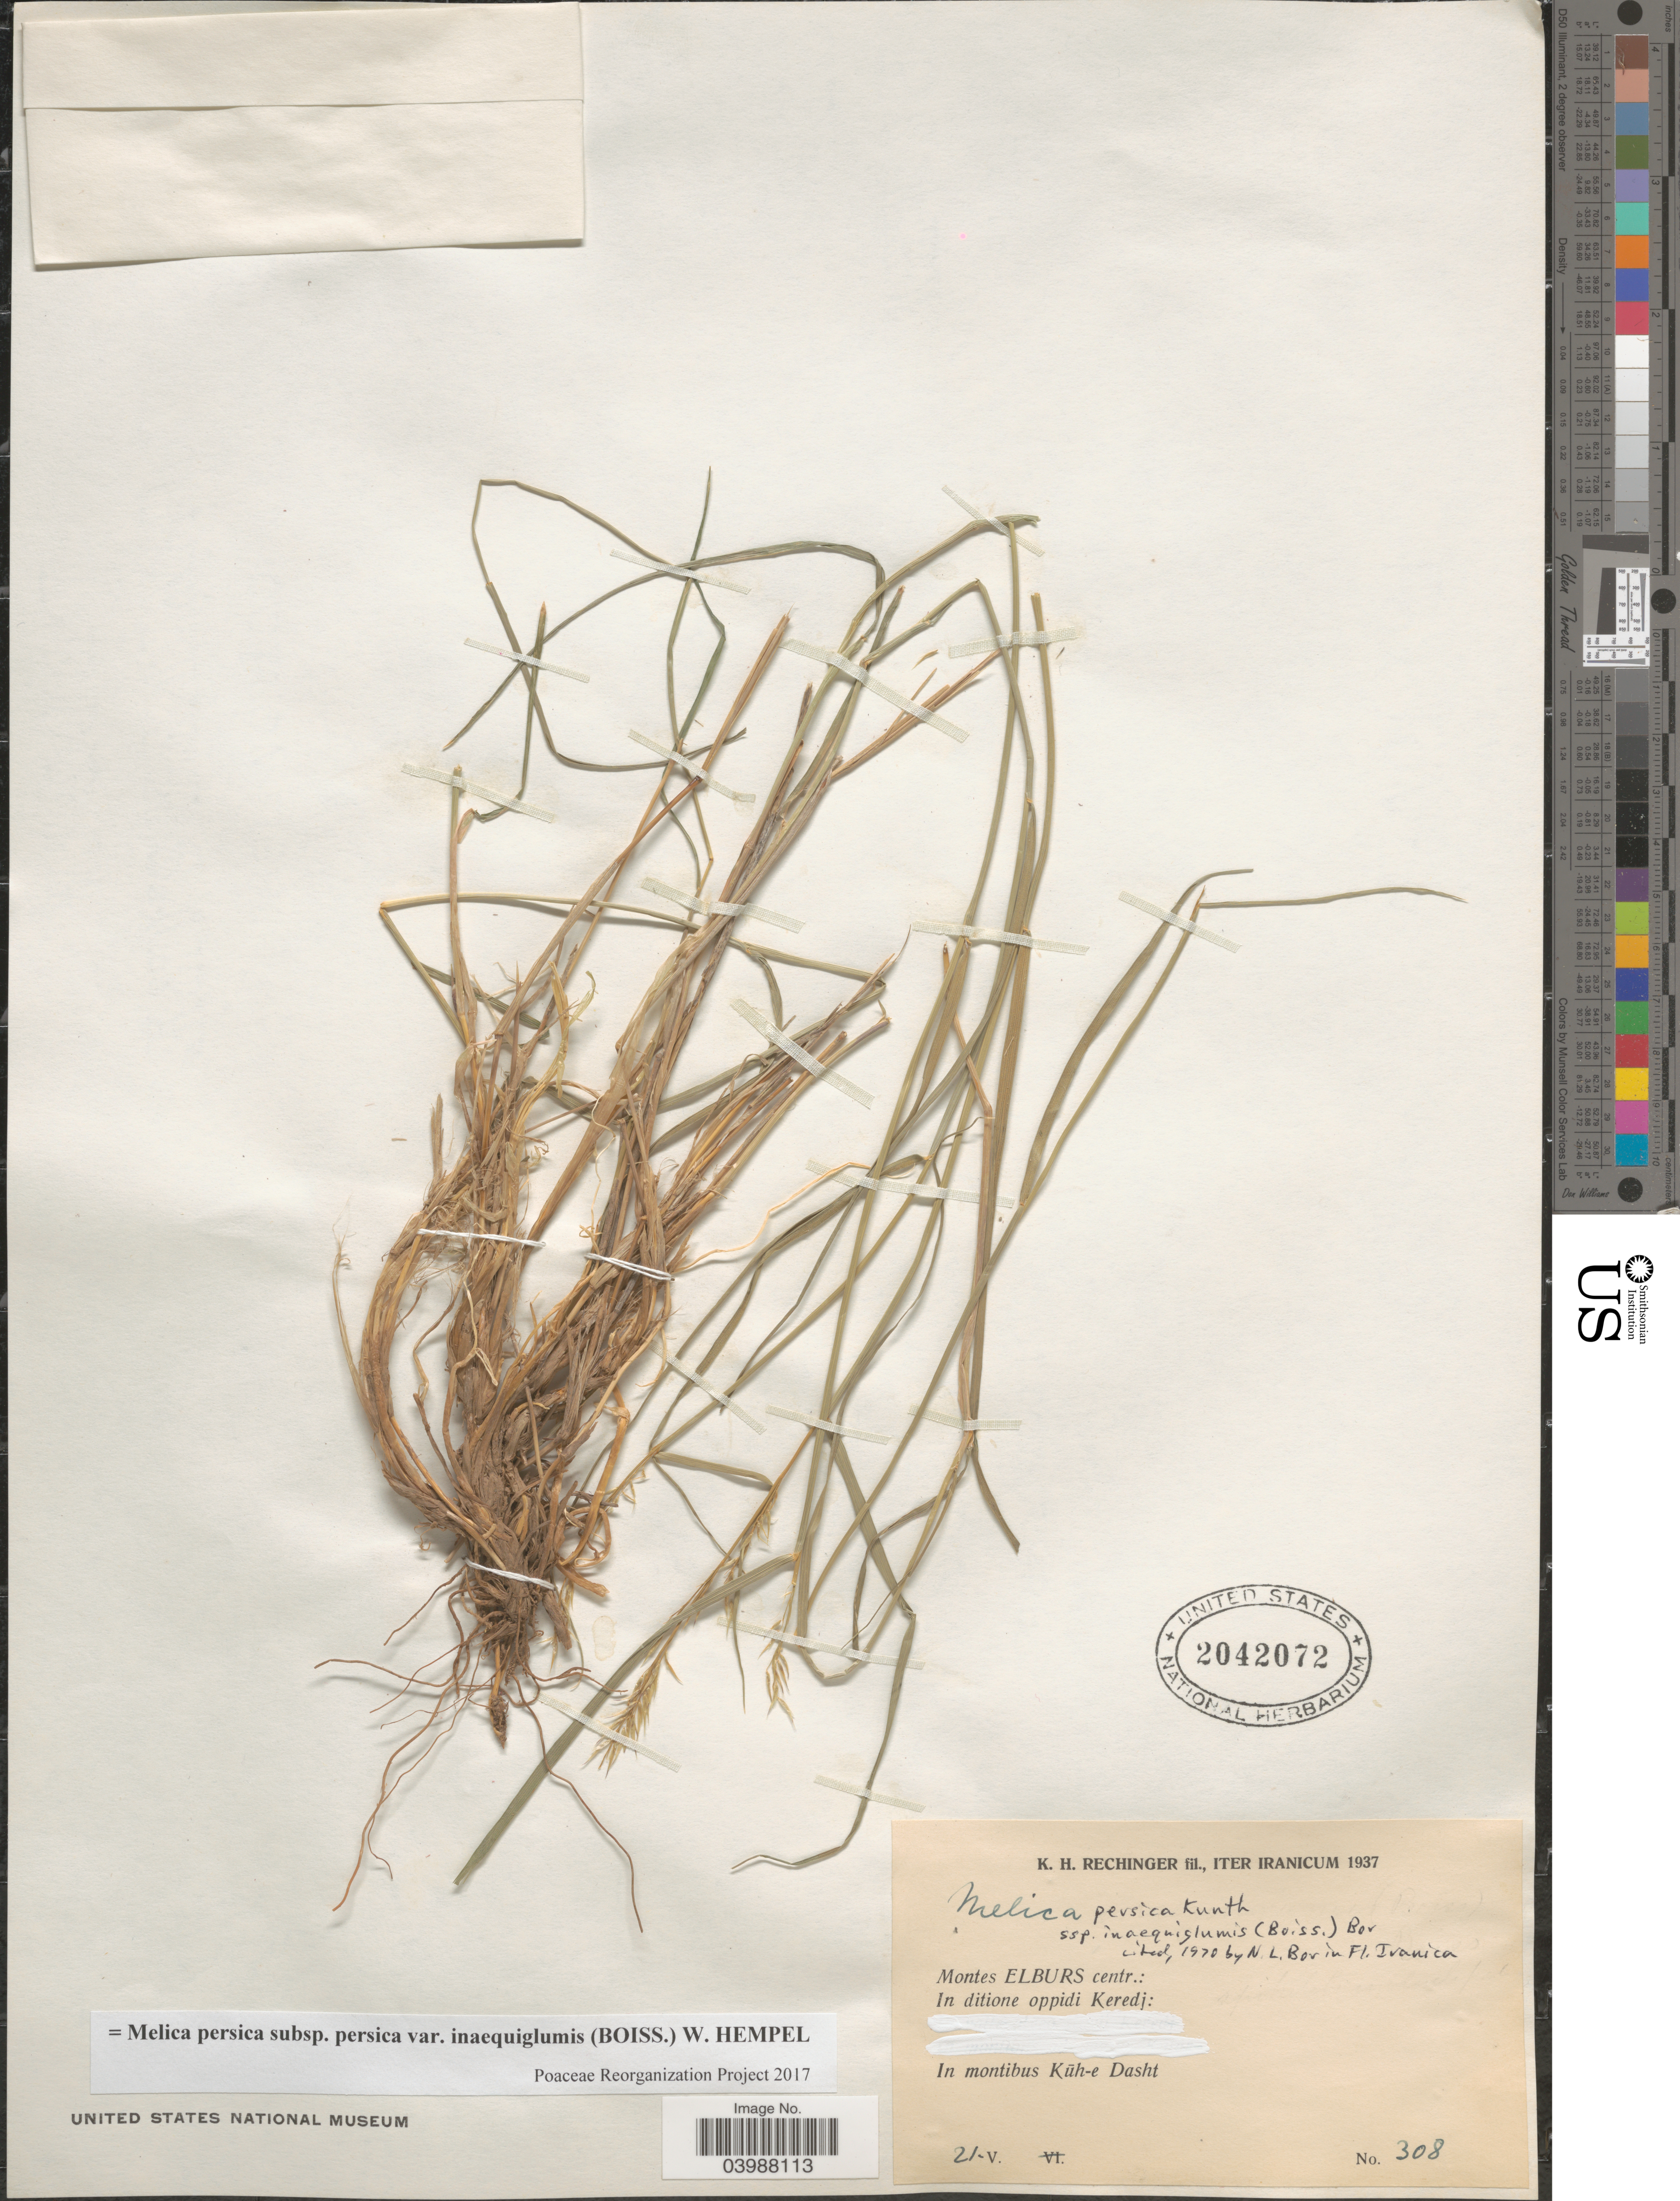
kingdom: Plantae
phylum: Tracheophyta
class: Liliopsida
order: Poales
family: Poaceae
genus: Melica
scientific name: Melica persica subsp. persica var. inaequiglumis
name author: (Boiss) W. Hempel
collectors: K. H. Rechinger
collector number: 308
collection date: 1937-05-21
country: Iran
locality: Iter Iranicum. Montes Elburs centr.: In ditione oppidi Keredj: In montibus Kuh-e Dasht.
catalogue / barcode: US 2042072